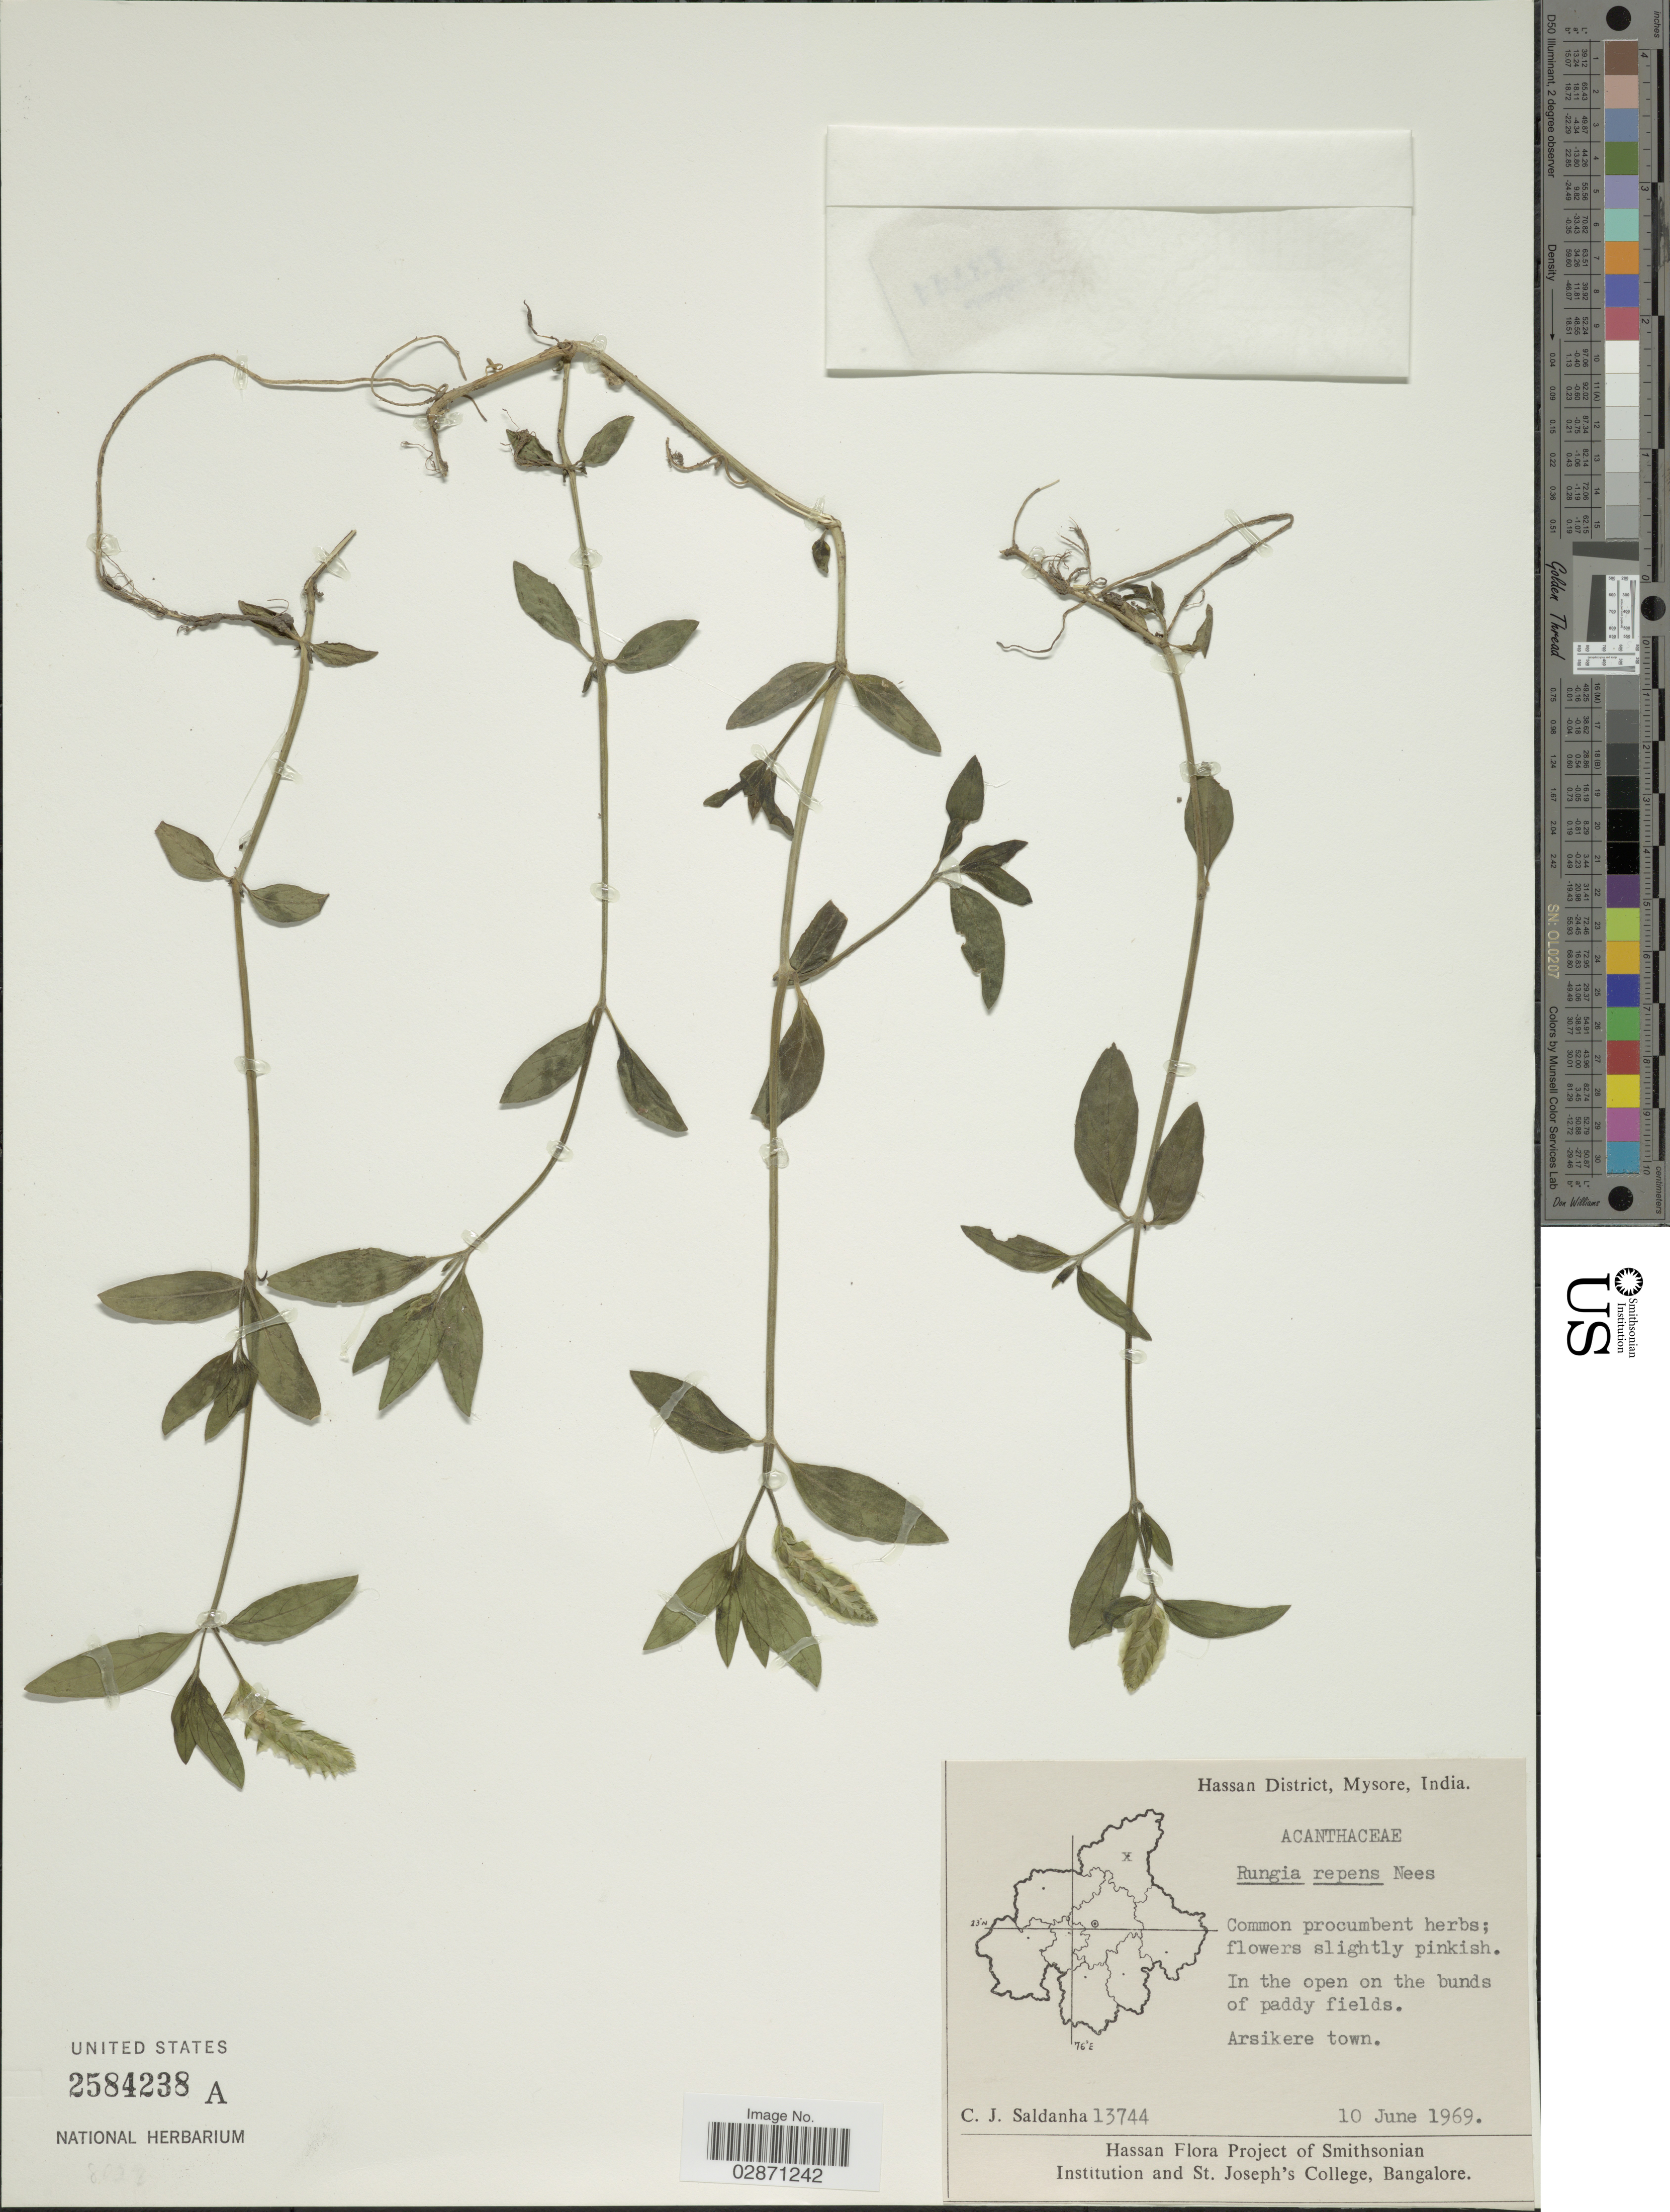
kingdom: Plantae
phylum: Tracheophyta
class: Magnoliopsida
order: Lamiales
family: Acanthaceae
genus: Rungia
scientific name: Rungia repens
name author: (L.) Nees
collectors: C. J. Saldanha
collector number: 13744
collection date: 1969-06-10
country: India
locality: Hassan District, Mysore. Arsikere town.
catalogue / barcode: US 2584238A